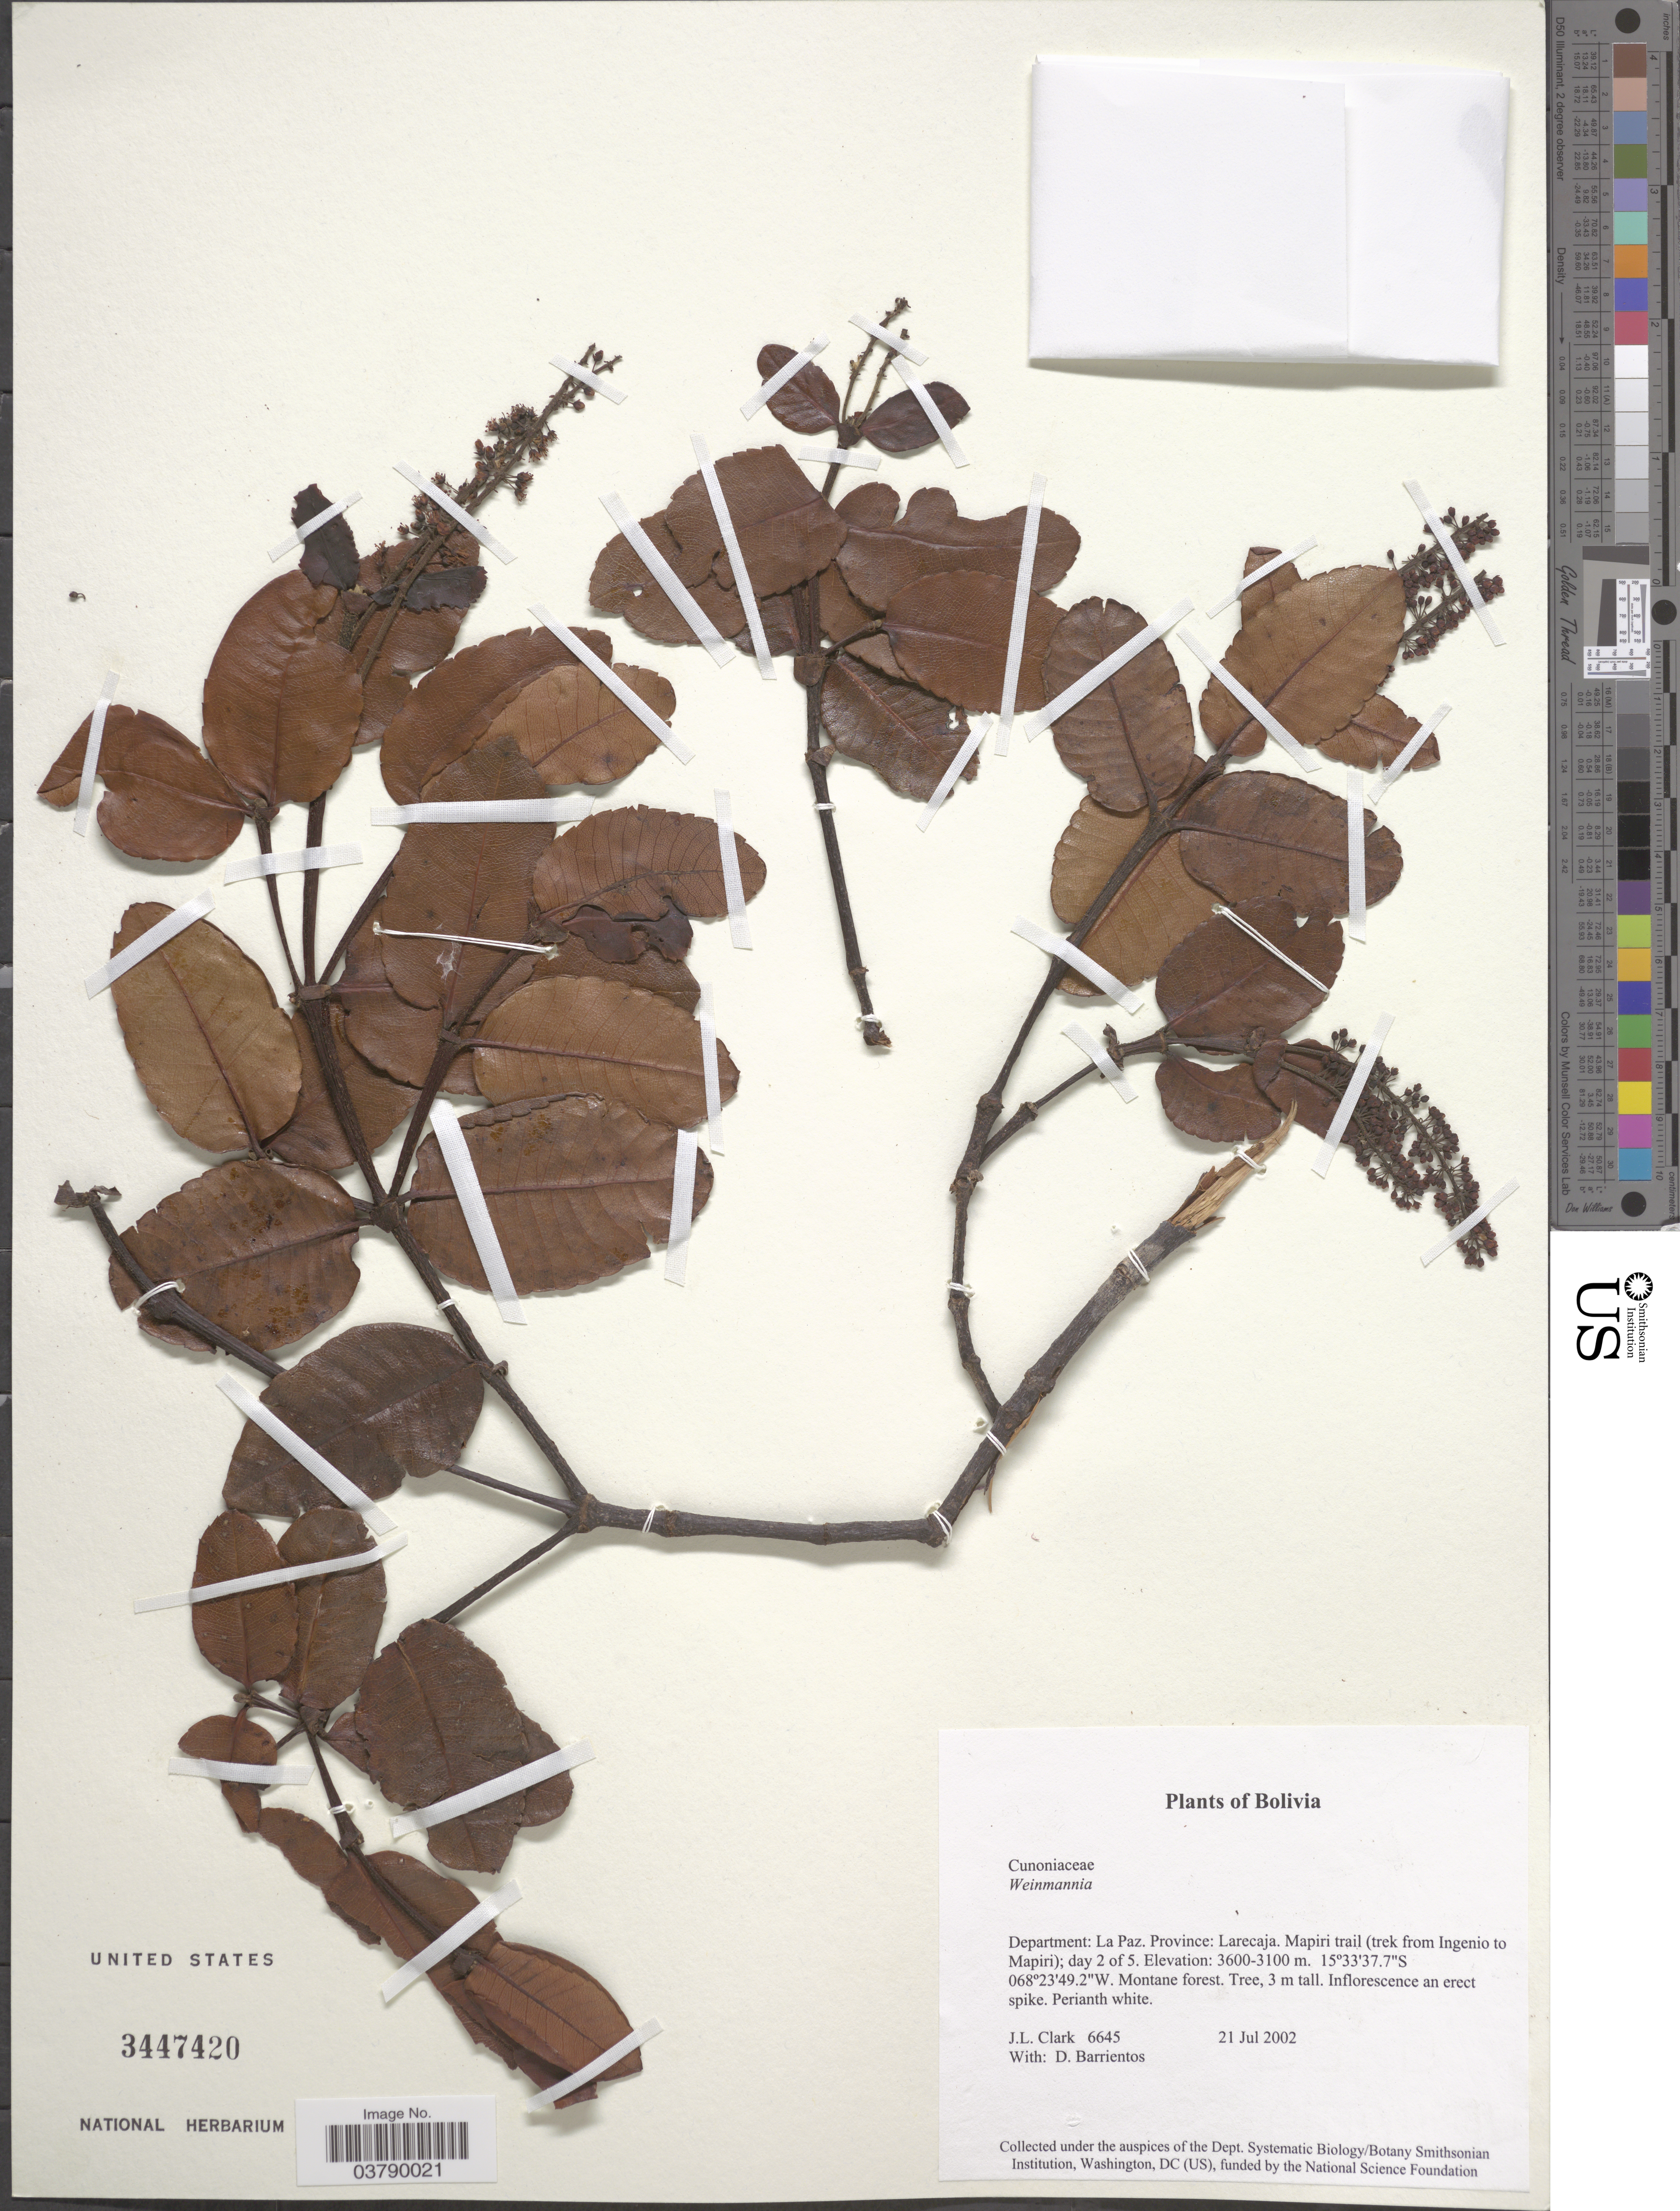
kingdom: Plantae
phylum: Tracheophyta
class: Magnoliopsida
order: Oxalidales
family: Cunoniaceae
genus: Weinmannia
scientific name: Weinmannia sp.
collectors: J. L. Clark & D. Barrientos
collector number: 6645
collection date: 2002-07-21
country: Bolivia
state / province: La Paz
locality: Department: La Paz. Province: Larecaja. Mapiri trail (trek from Ingenio to Mapiri)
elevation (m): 3100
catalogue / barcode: US 3447420